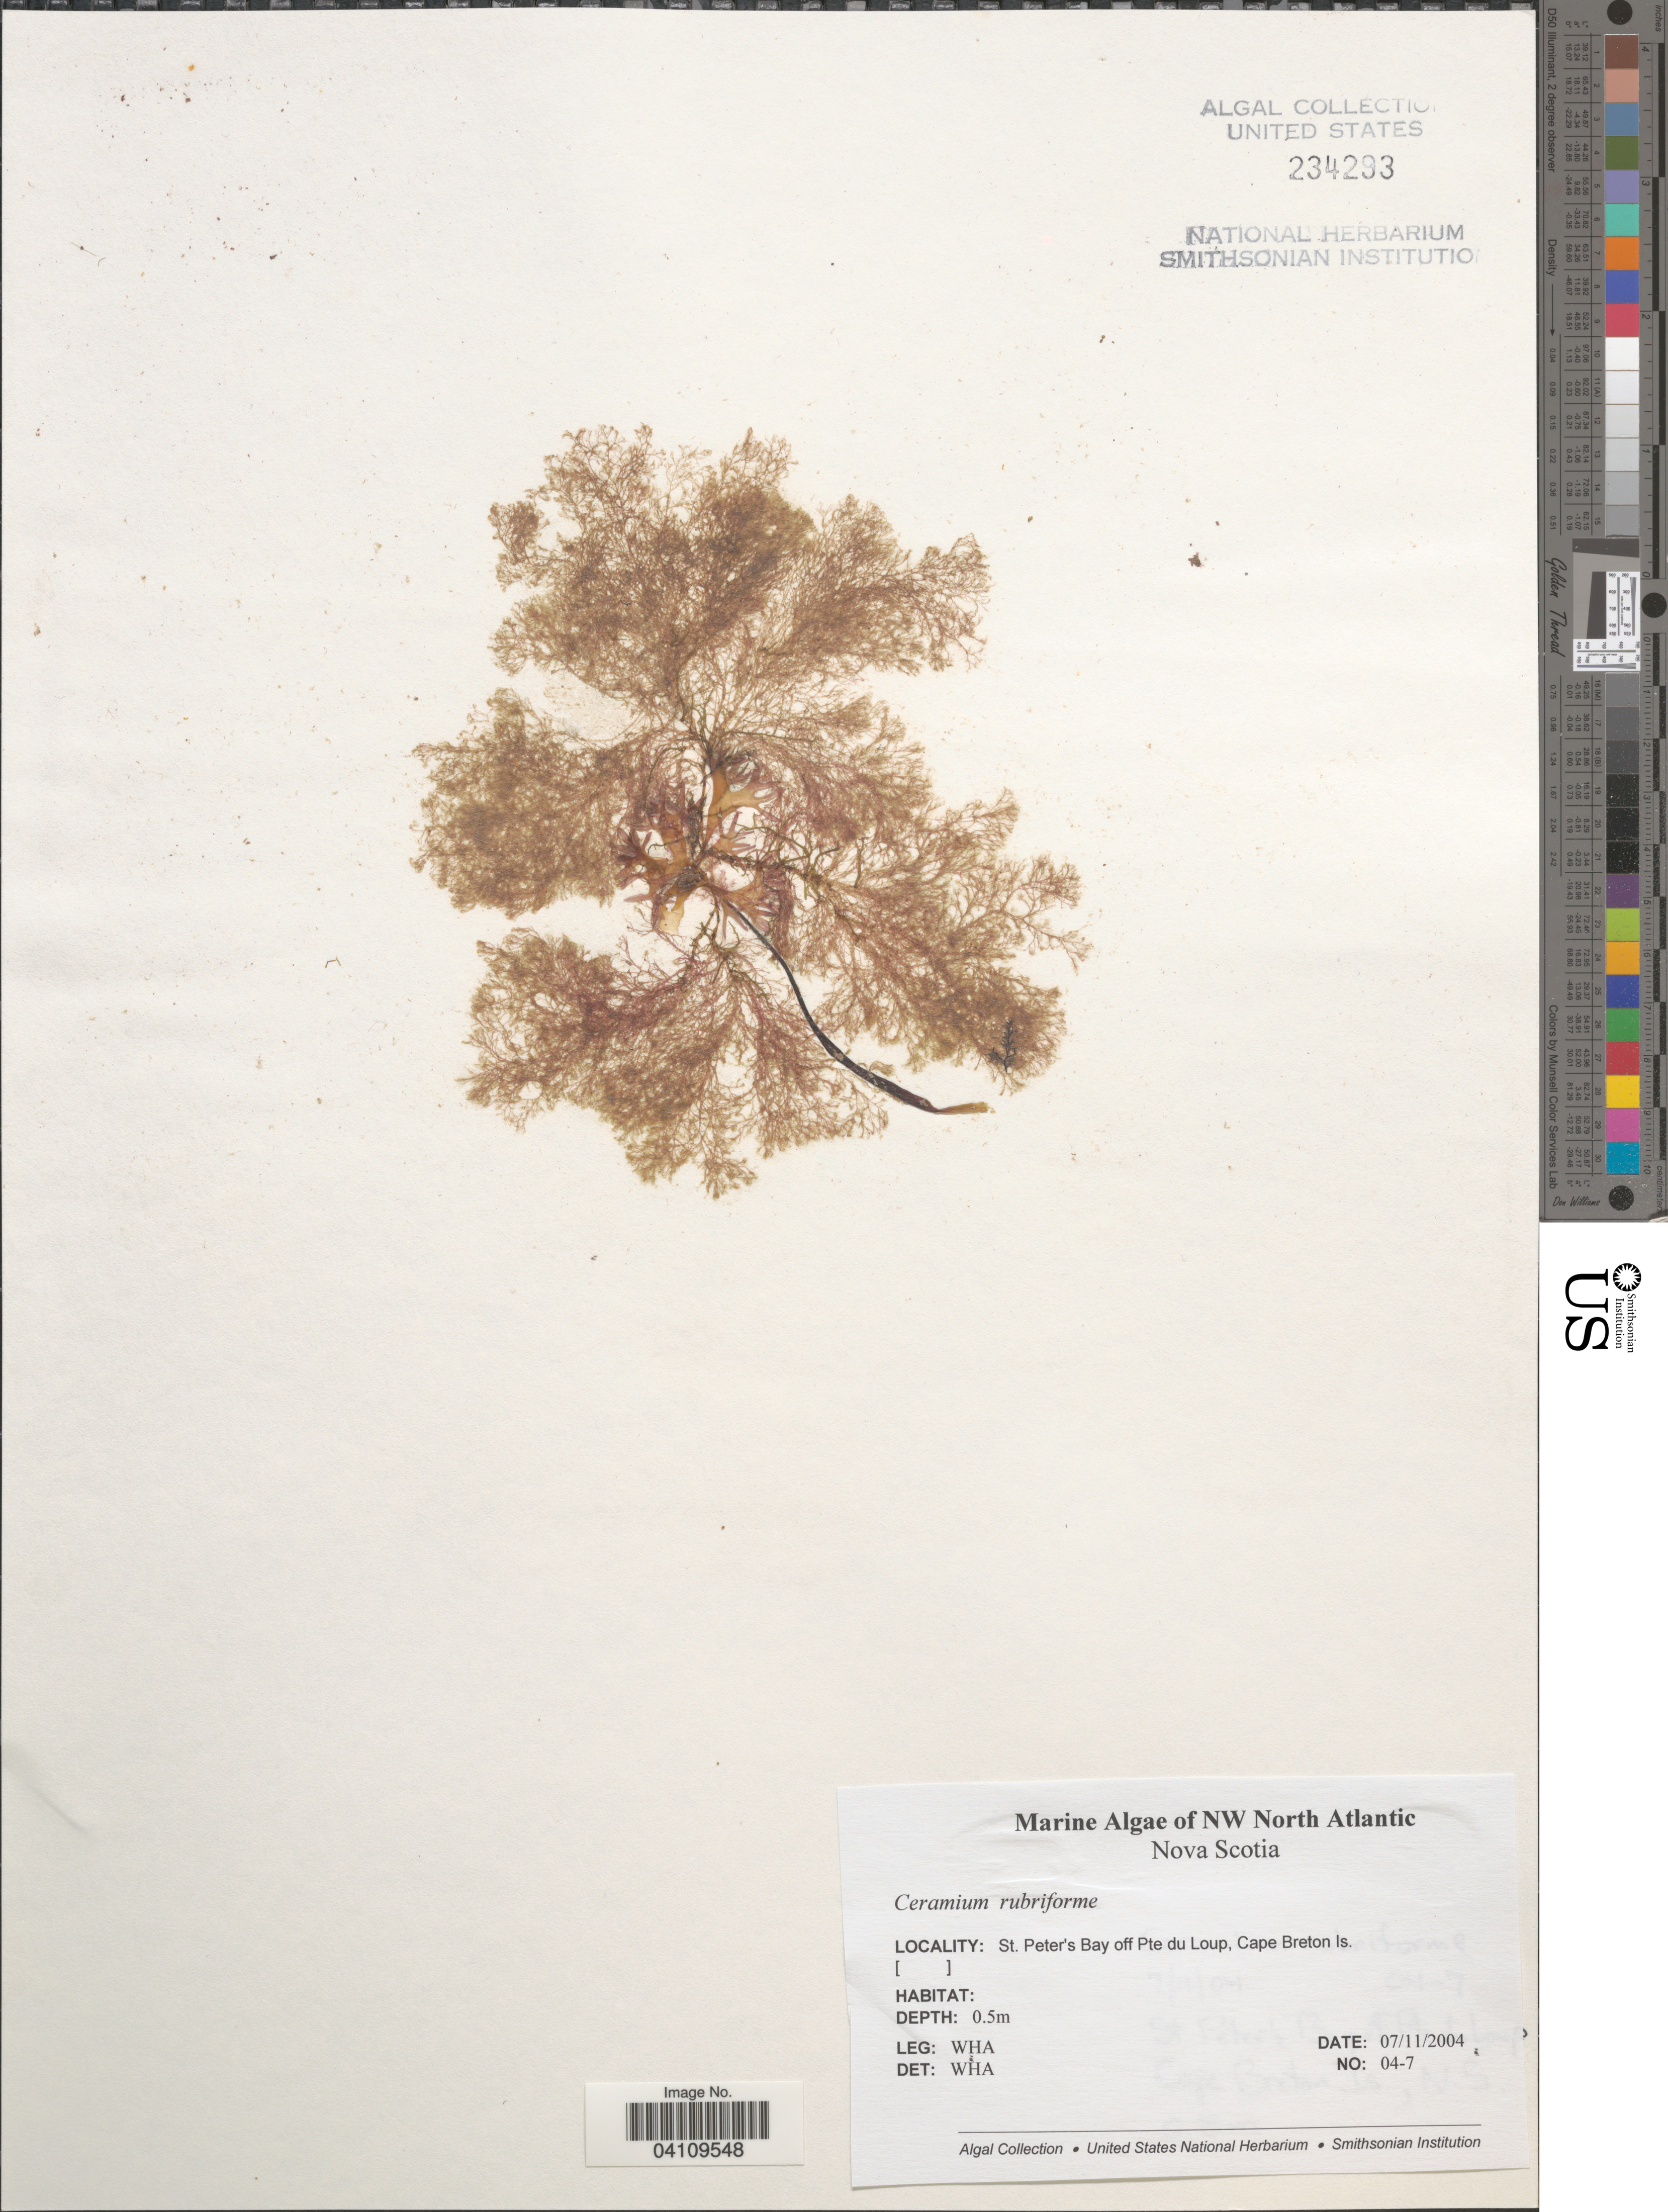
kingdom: Plantae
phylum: Rhodophyta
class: Florideophyceae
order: Ceramiales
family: Ceramiaceae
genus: Ceramium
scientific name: Ceramium arborescens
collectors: W. H. Adey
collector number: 04-7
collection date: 2004-11-07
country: Canada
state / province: Nova Scotia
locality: NW North Atlantic. St. Peter's Bay off Pte du Loup, Cape Breton Is.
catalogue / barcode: US 234293